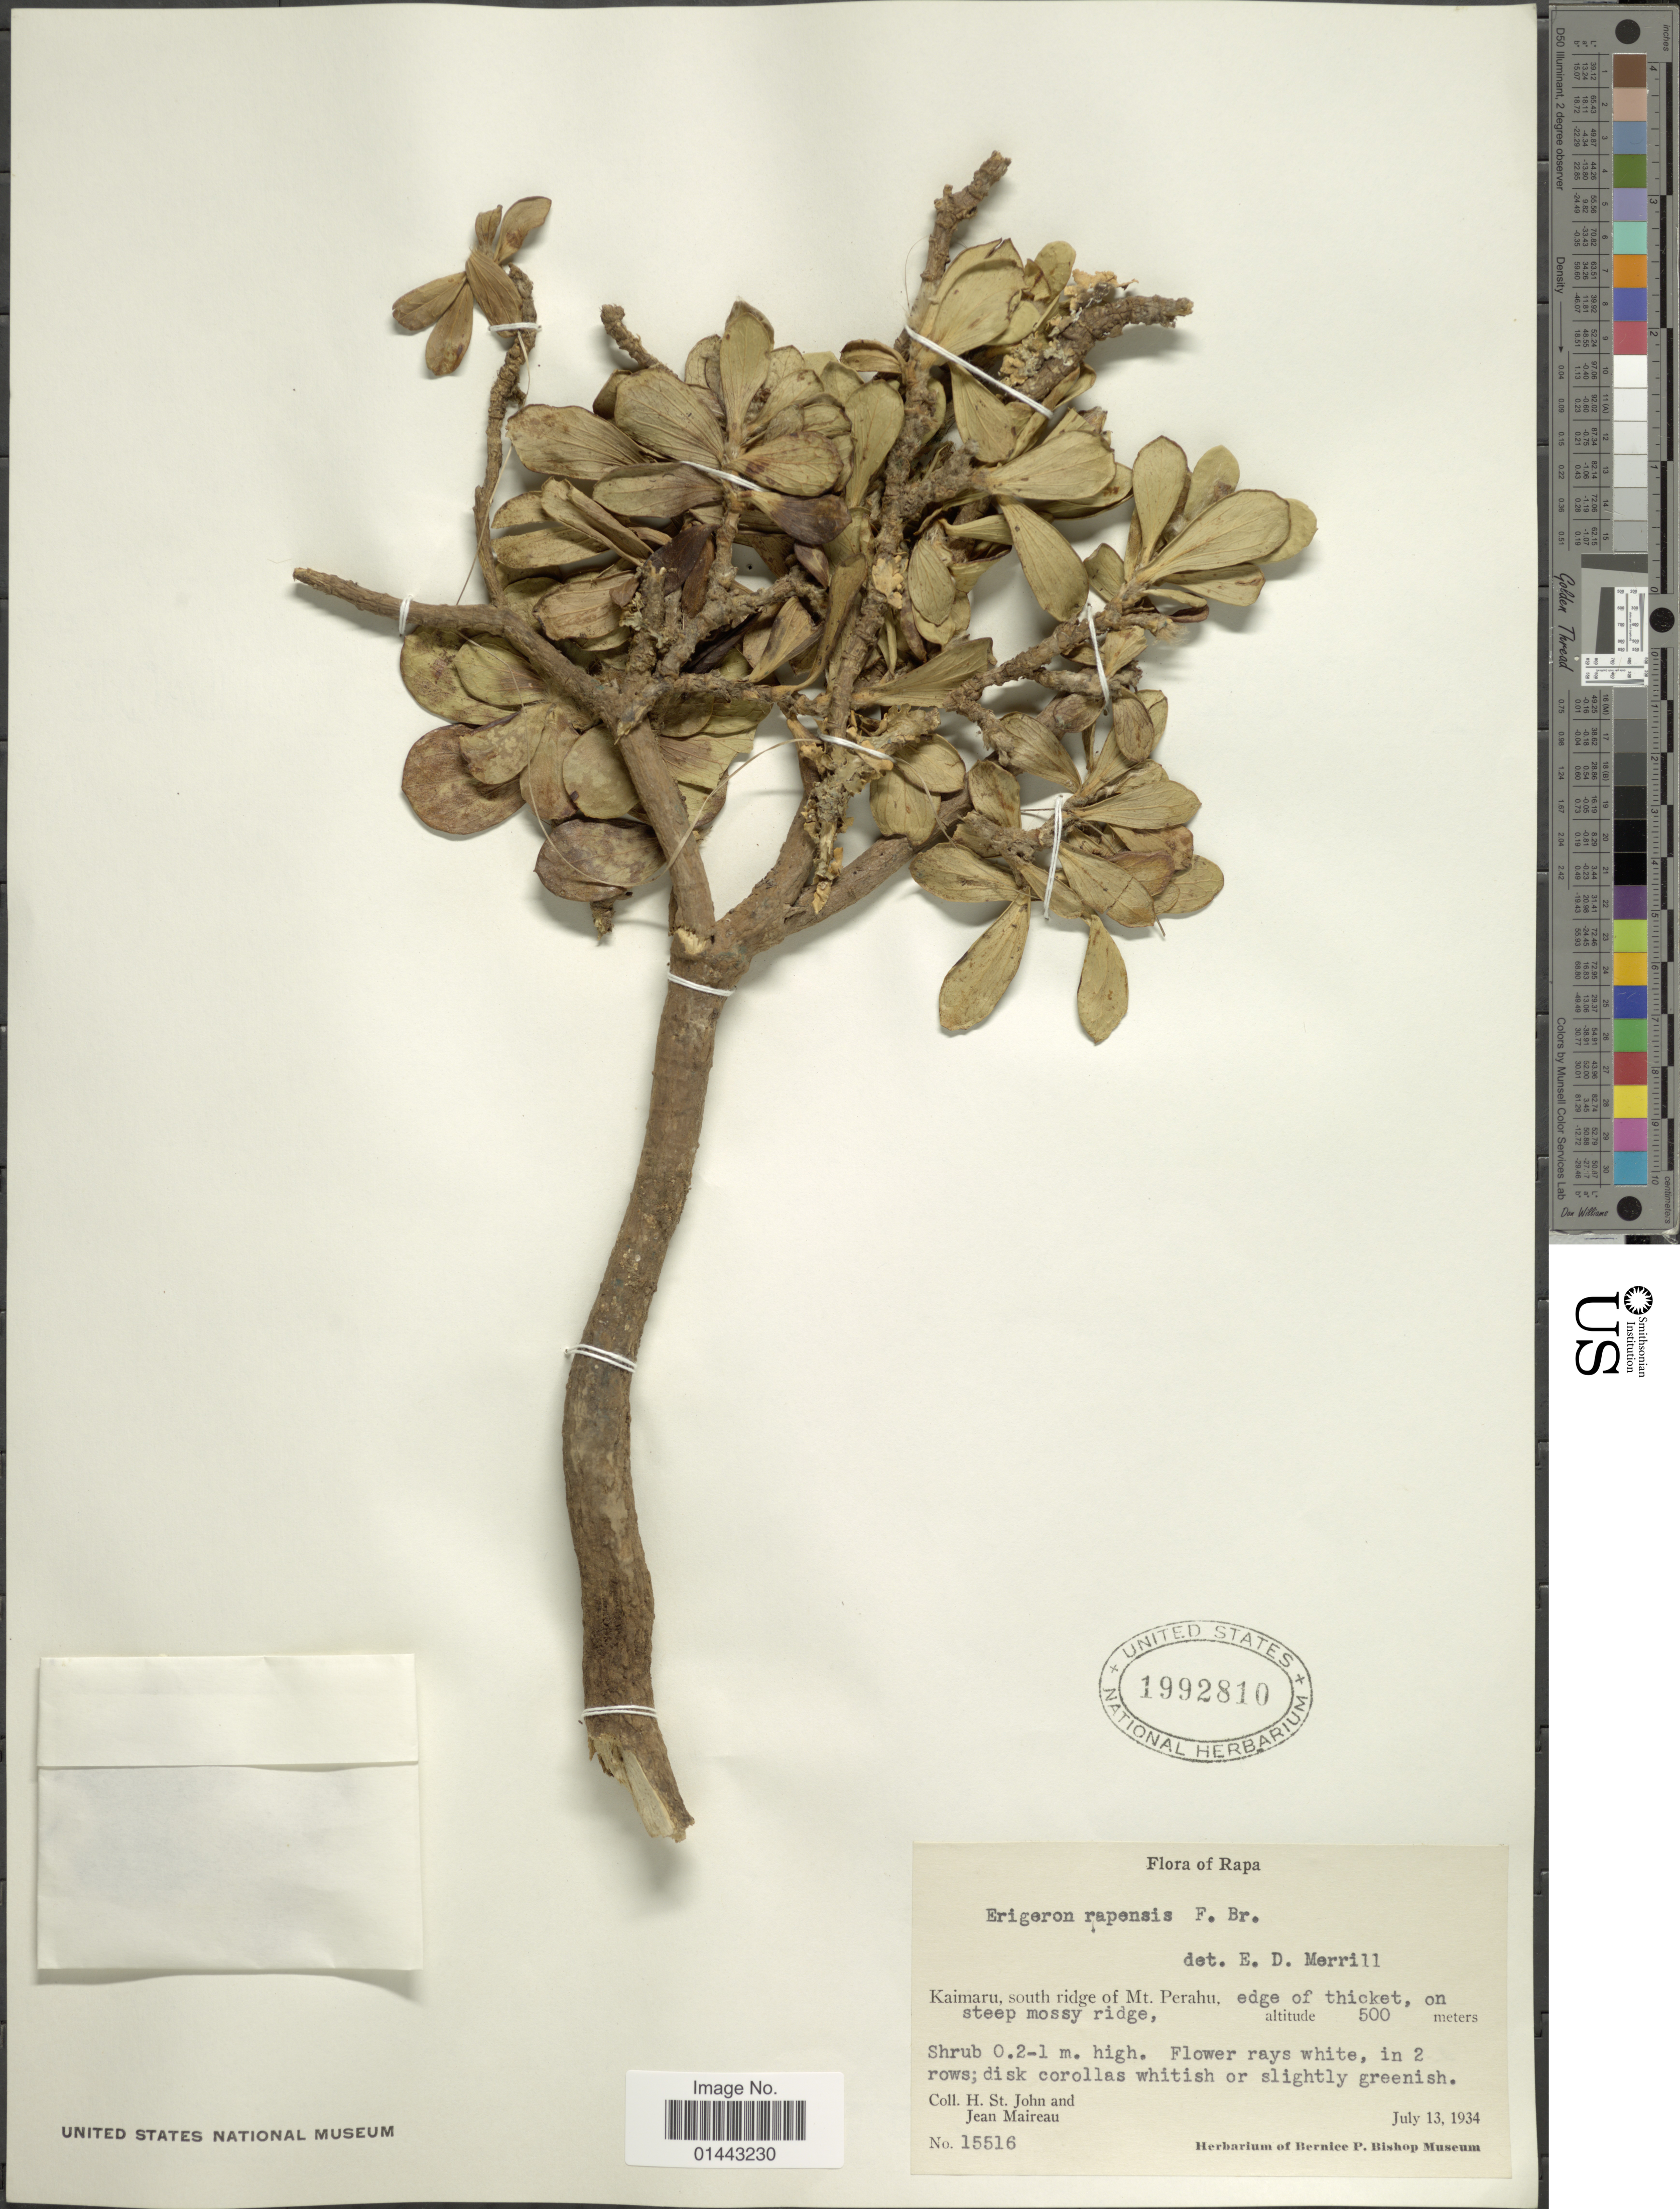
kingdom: Plantae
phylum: Tracheophyta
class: Magnoliopsida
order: Asterales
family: Asteraceae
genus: Erigeron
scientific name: Erigeron rapensis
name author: F. Br.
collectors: H. St. John & J. Maireau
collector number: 15516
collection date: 1934-07-13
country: French Polynesia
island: Rapa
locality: Rapa, Kaimaru, south ride of Mt. Perahu, edge of thicket, on steep mossy ridge.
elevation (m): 500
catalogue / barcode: US 1992810